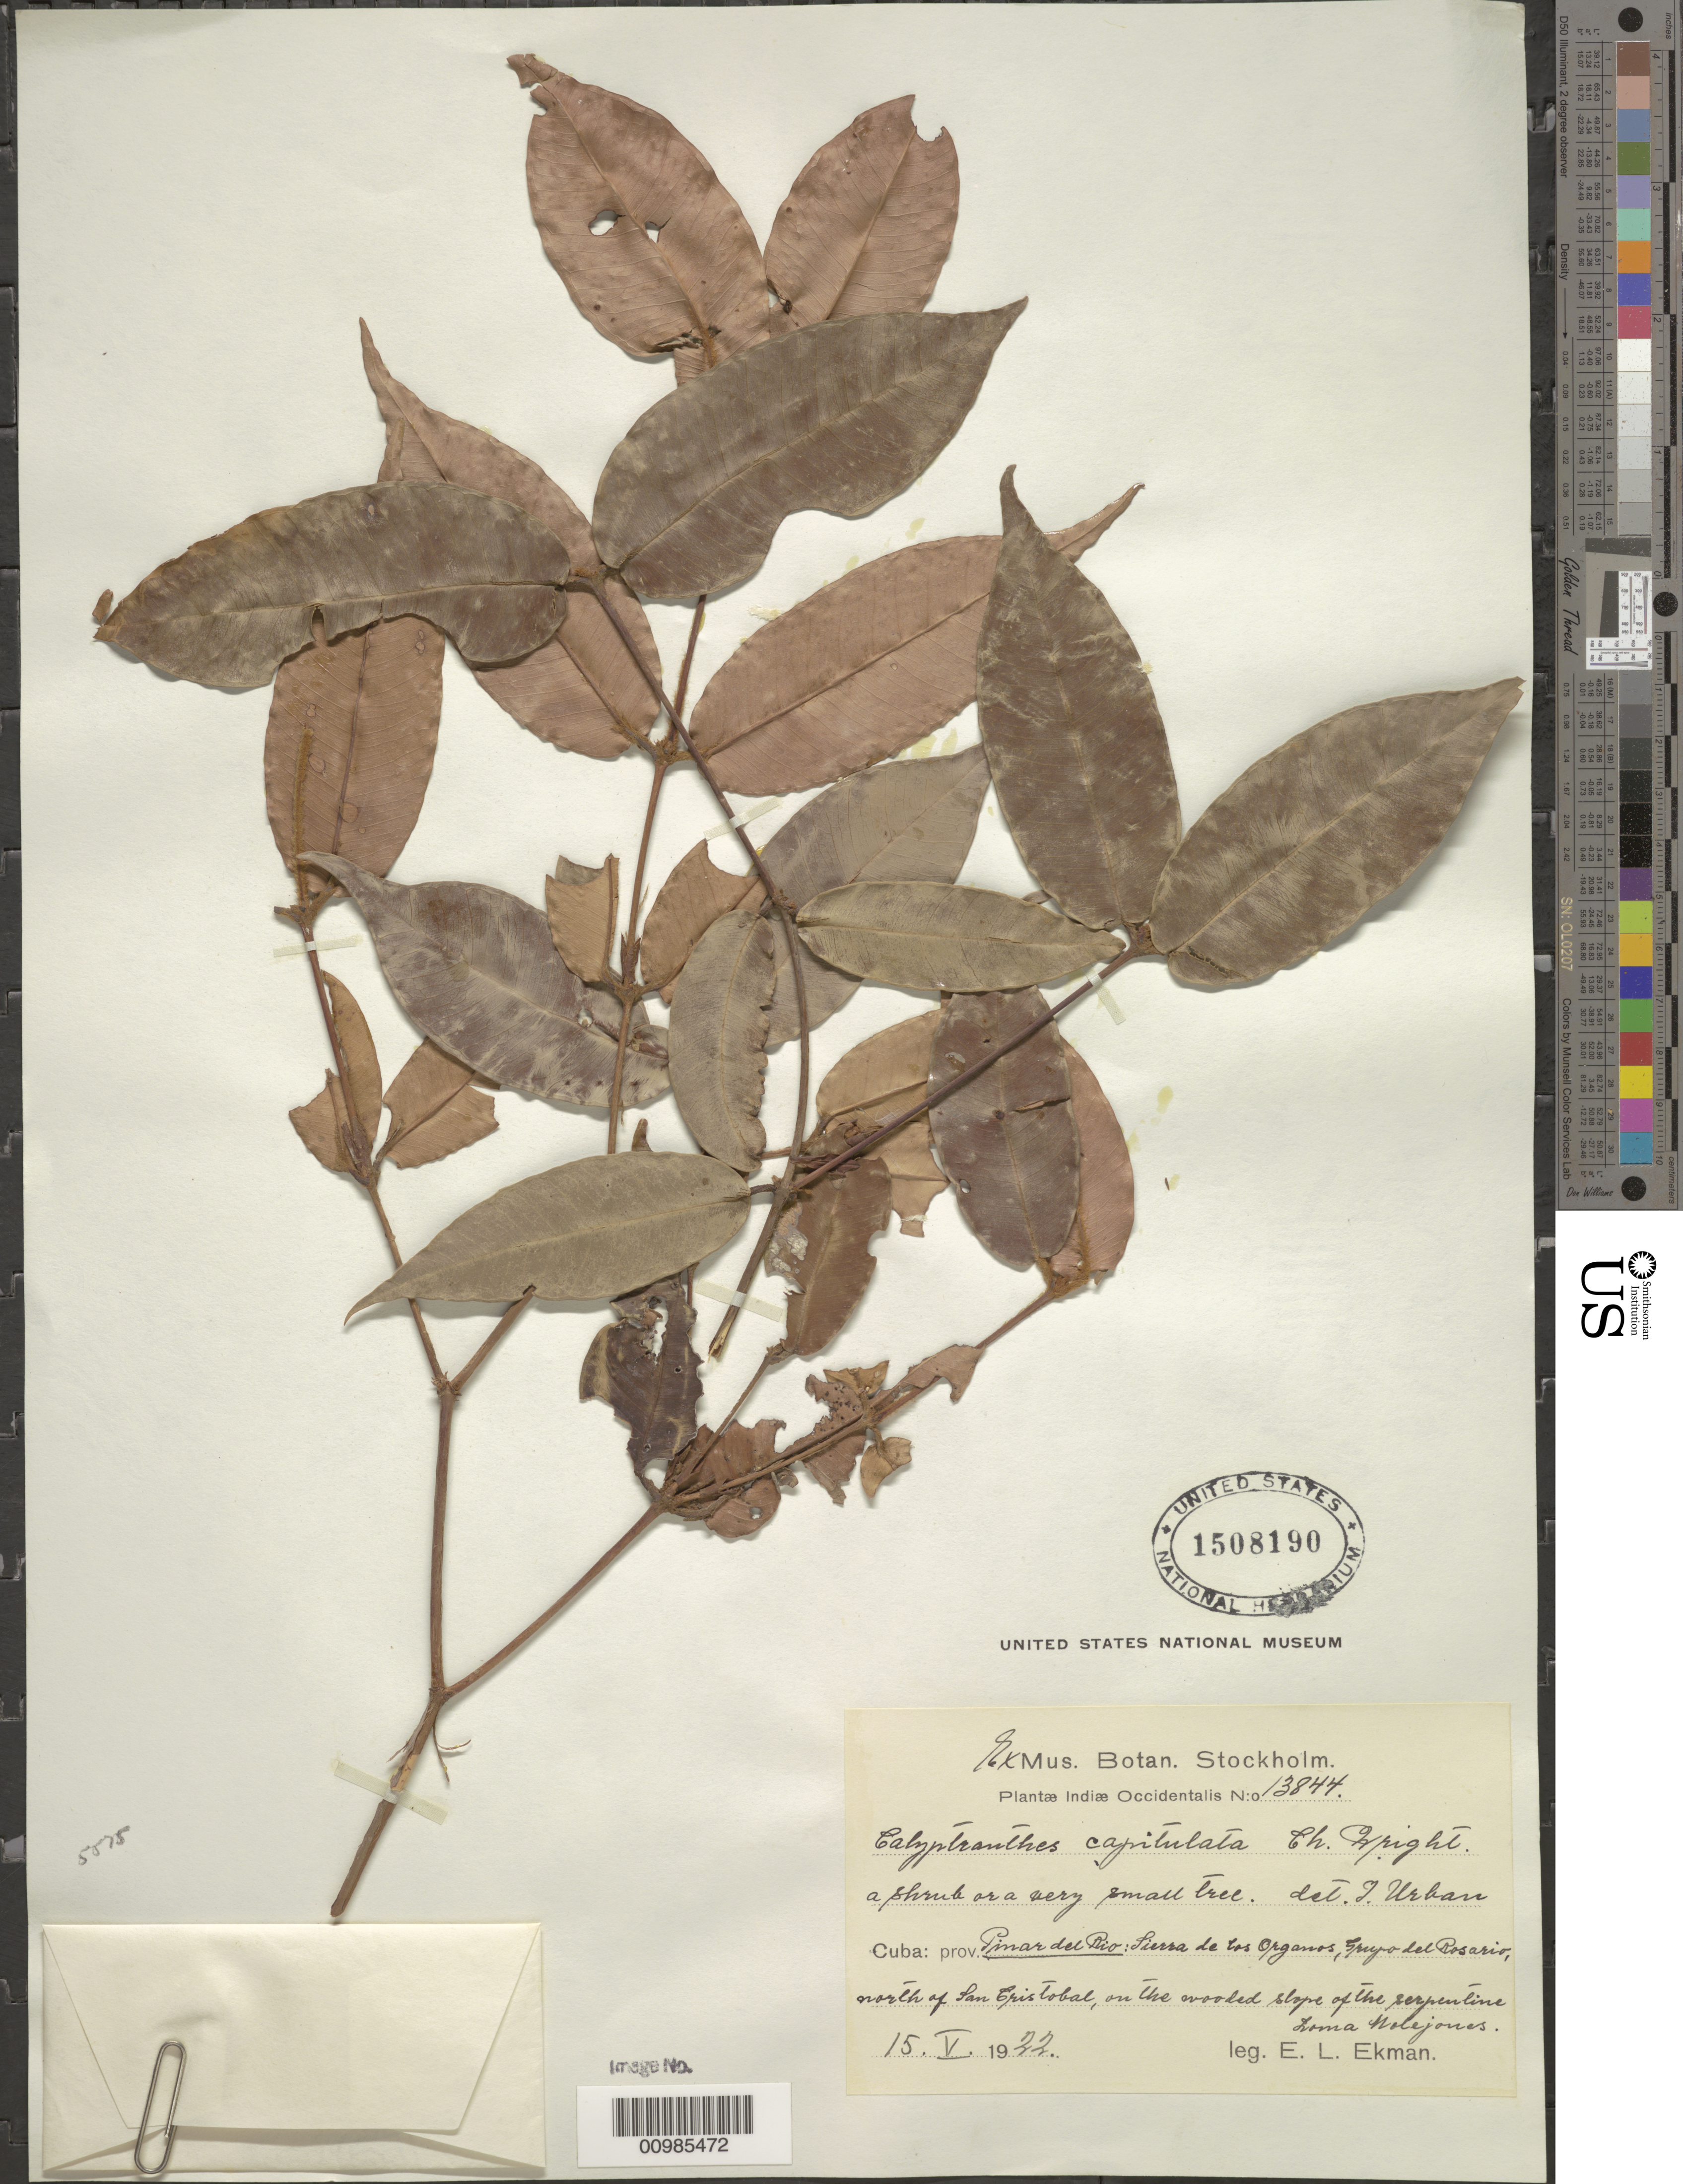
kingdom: Plantae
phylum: Tracheophyta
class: Magnoliopsida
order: Myrtales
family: Myrtaceae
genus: Myrcia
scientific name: Myrcia ferruginea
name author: (Poir.) DC.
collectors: E. L. Ekman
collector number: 13844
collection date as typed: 15 May 1922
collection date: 1922-05-15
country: Cuba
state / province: Pinar del Rio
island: Cuba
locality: Sierra de los Organos, Grupa del Rosario, north of San Cristobal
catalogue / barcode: US 1508190